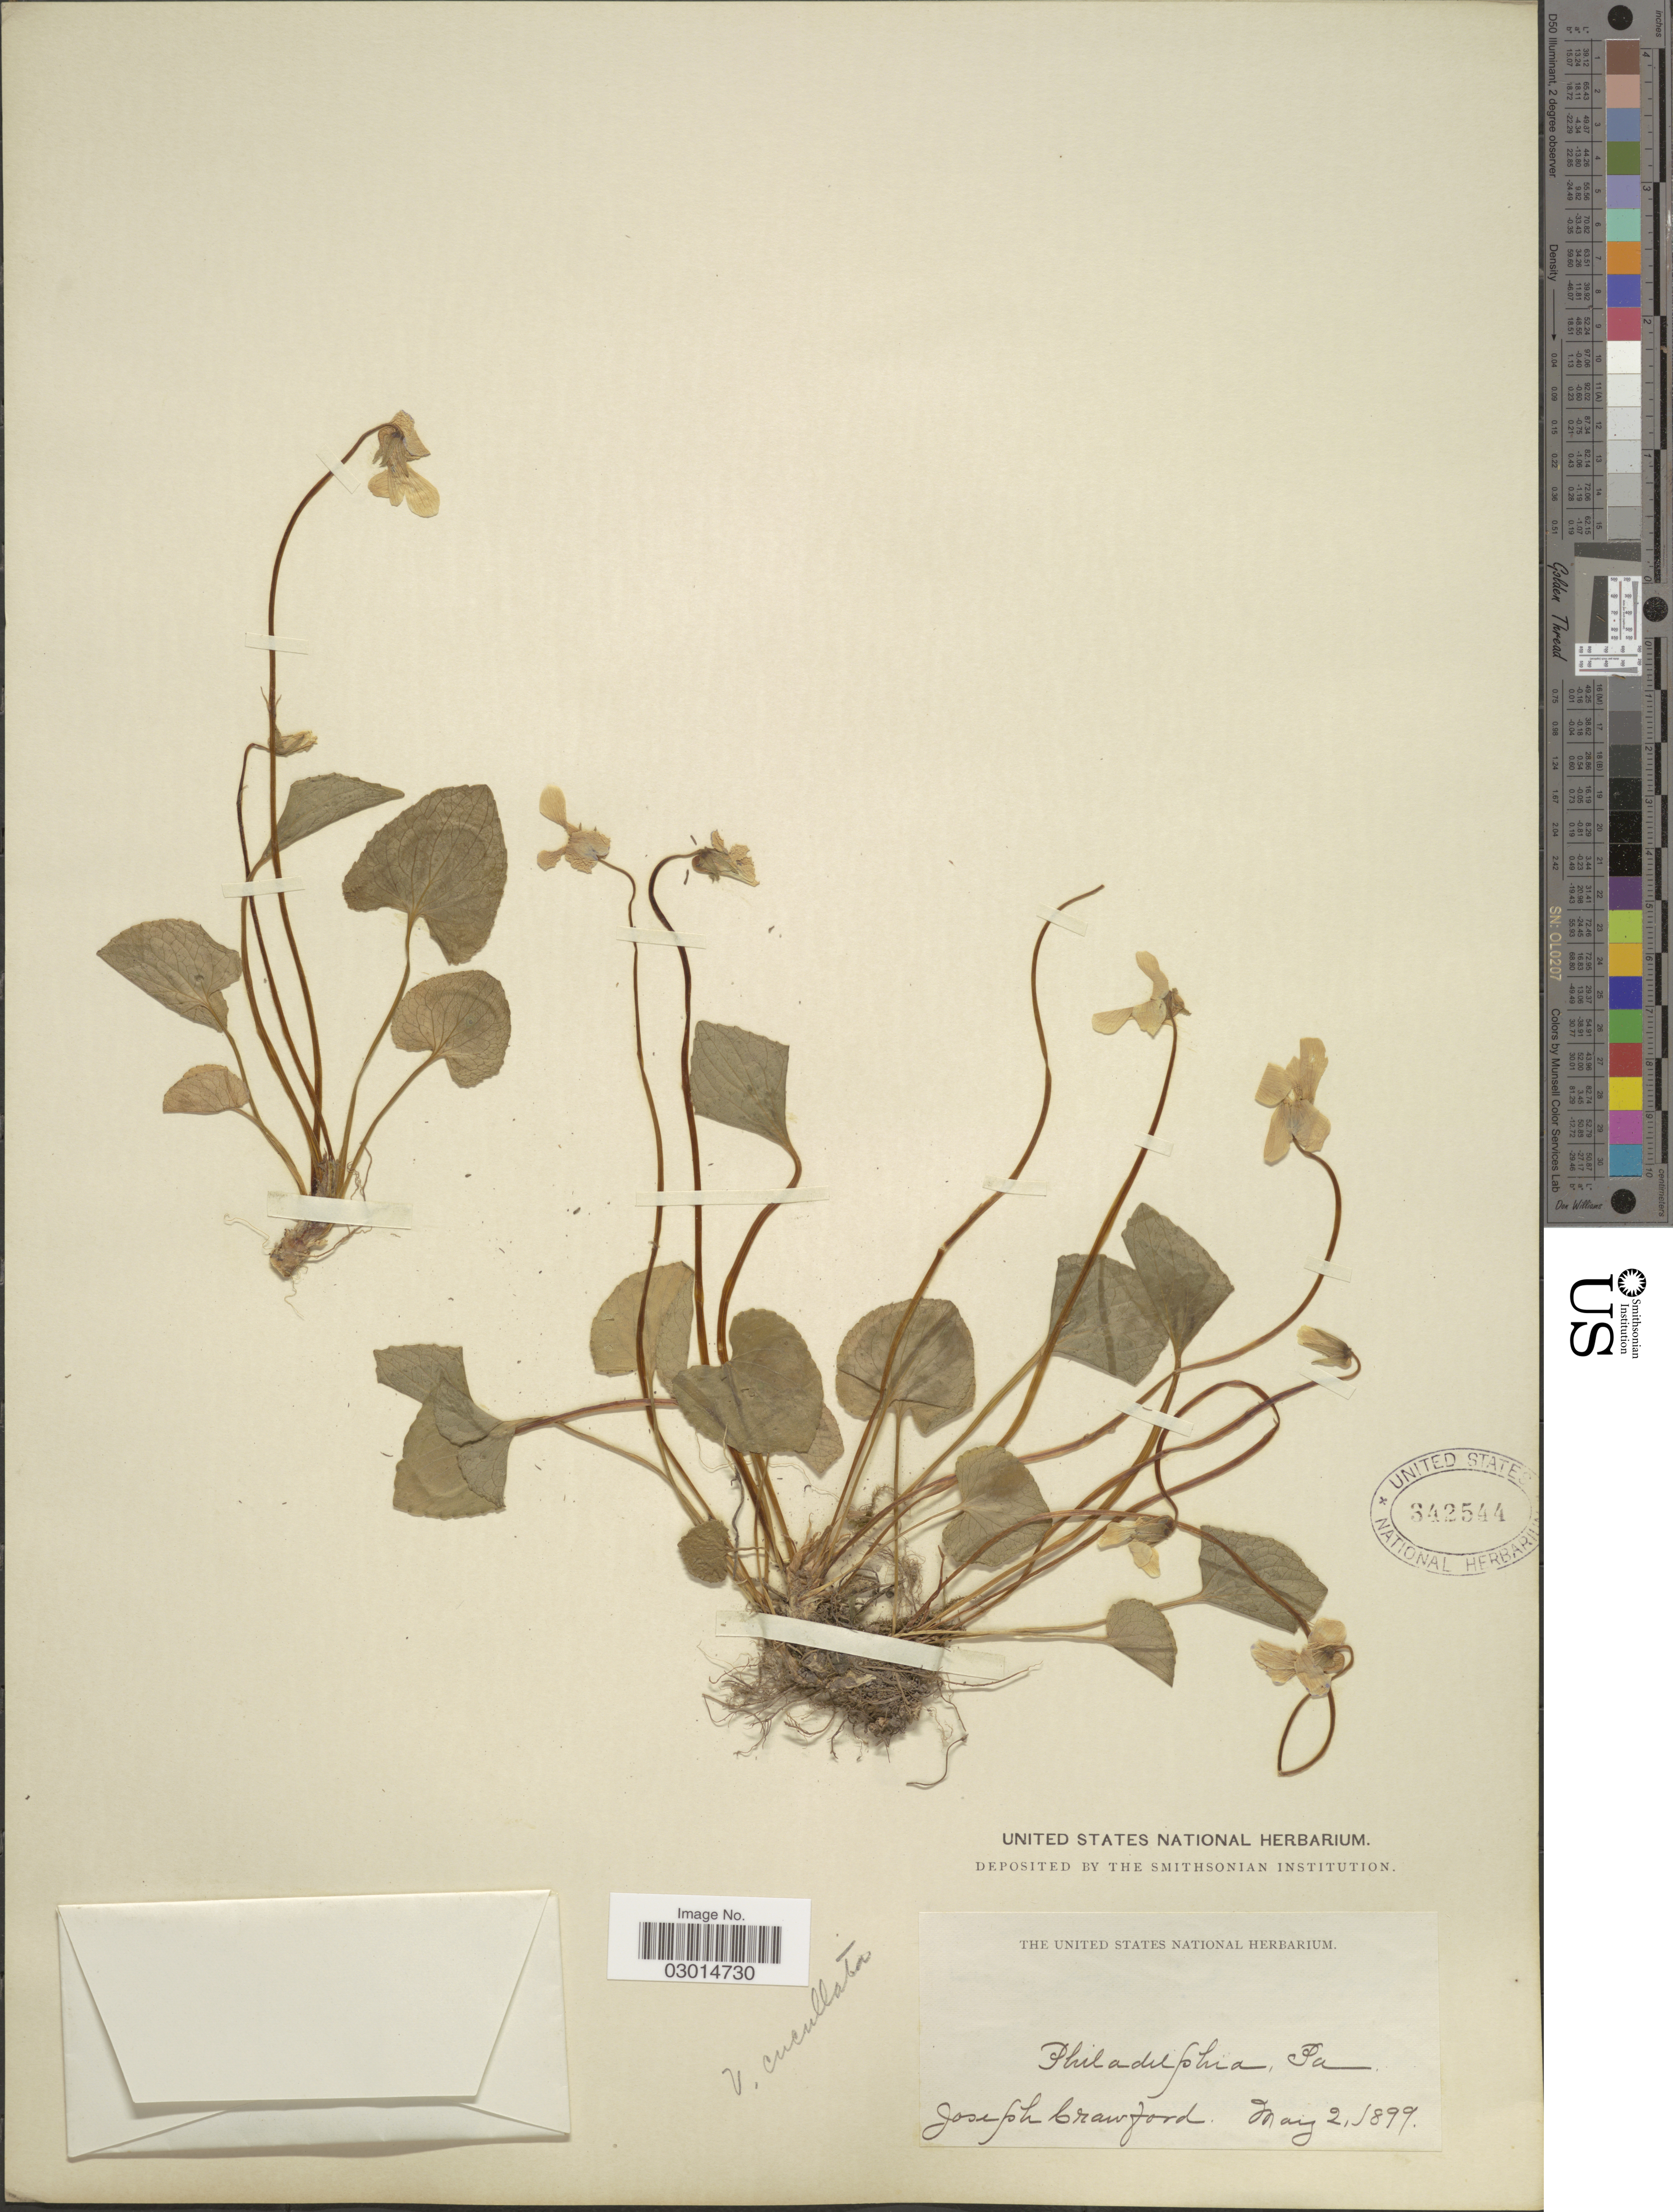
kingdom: Plantae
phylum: Tracheophyta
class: Magnoliopsida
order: Malpighiales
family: Violaceae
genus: Viola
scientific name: Viola cucullata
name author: Aiton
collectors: J. Crawford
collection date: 1899-05-02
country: United States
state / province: Pennsylvania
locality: Philadelphia.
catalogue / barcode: US 342544